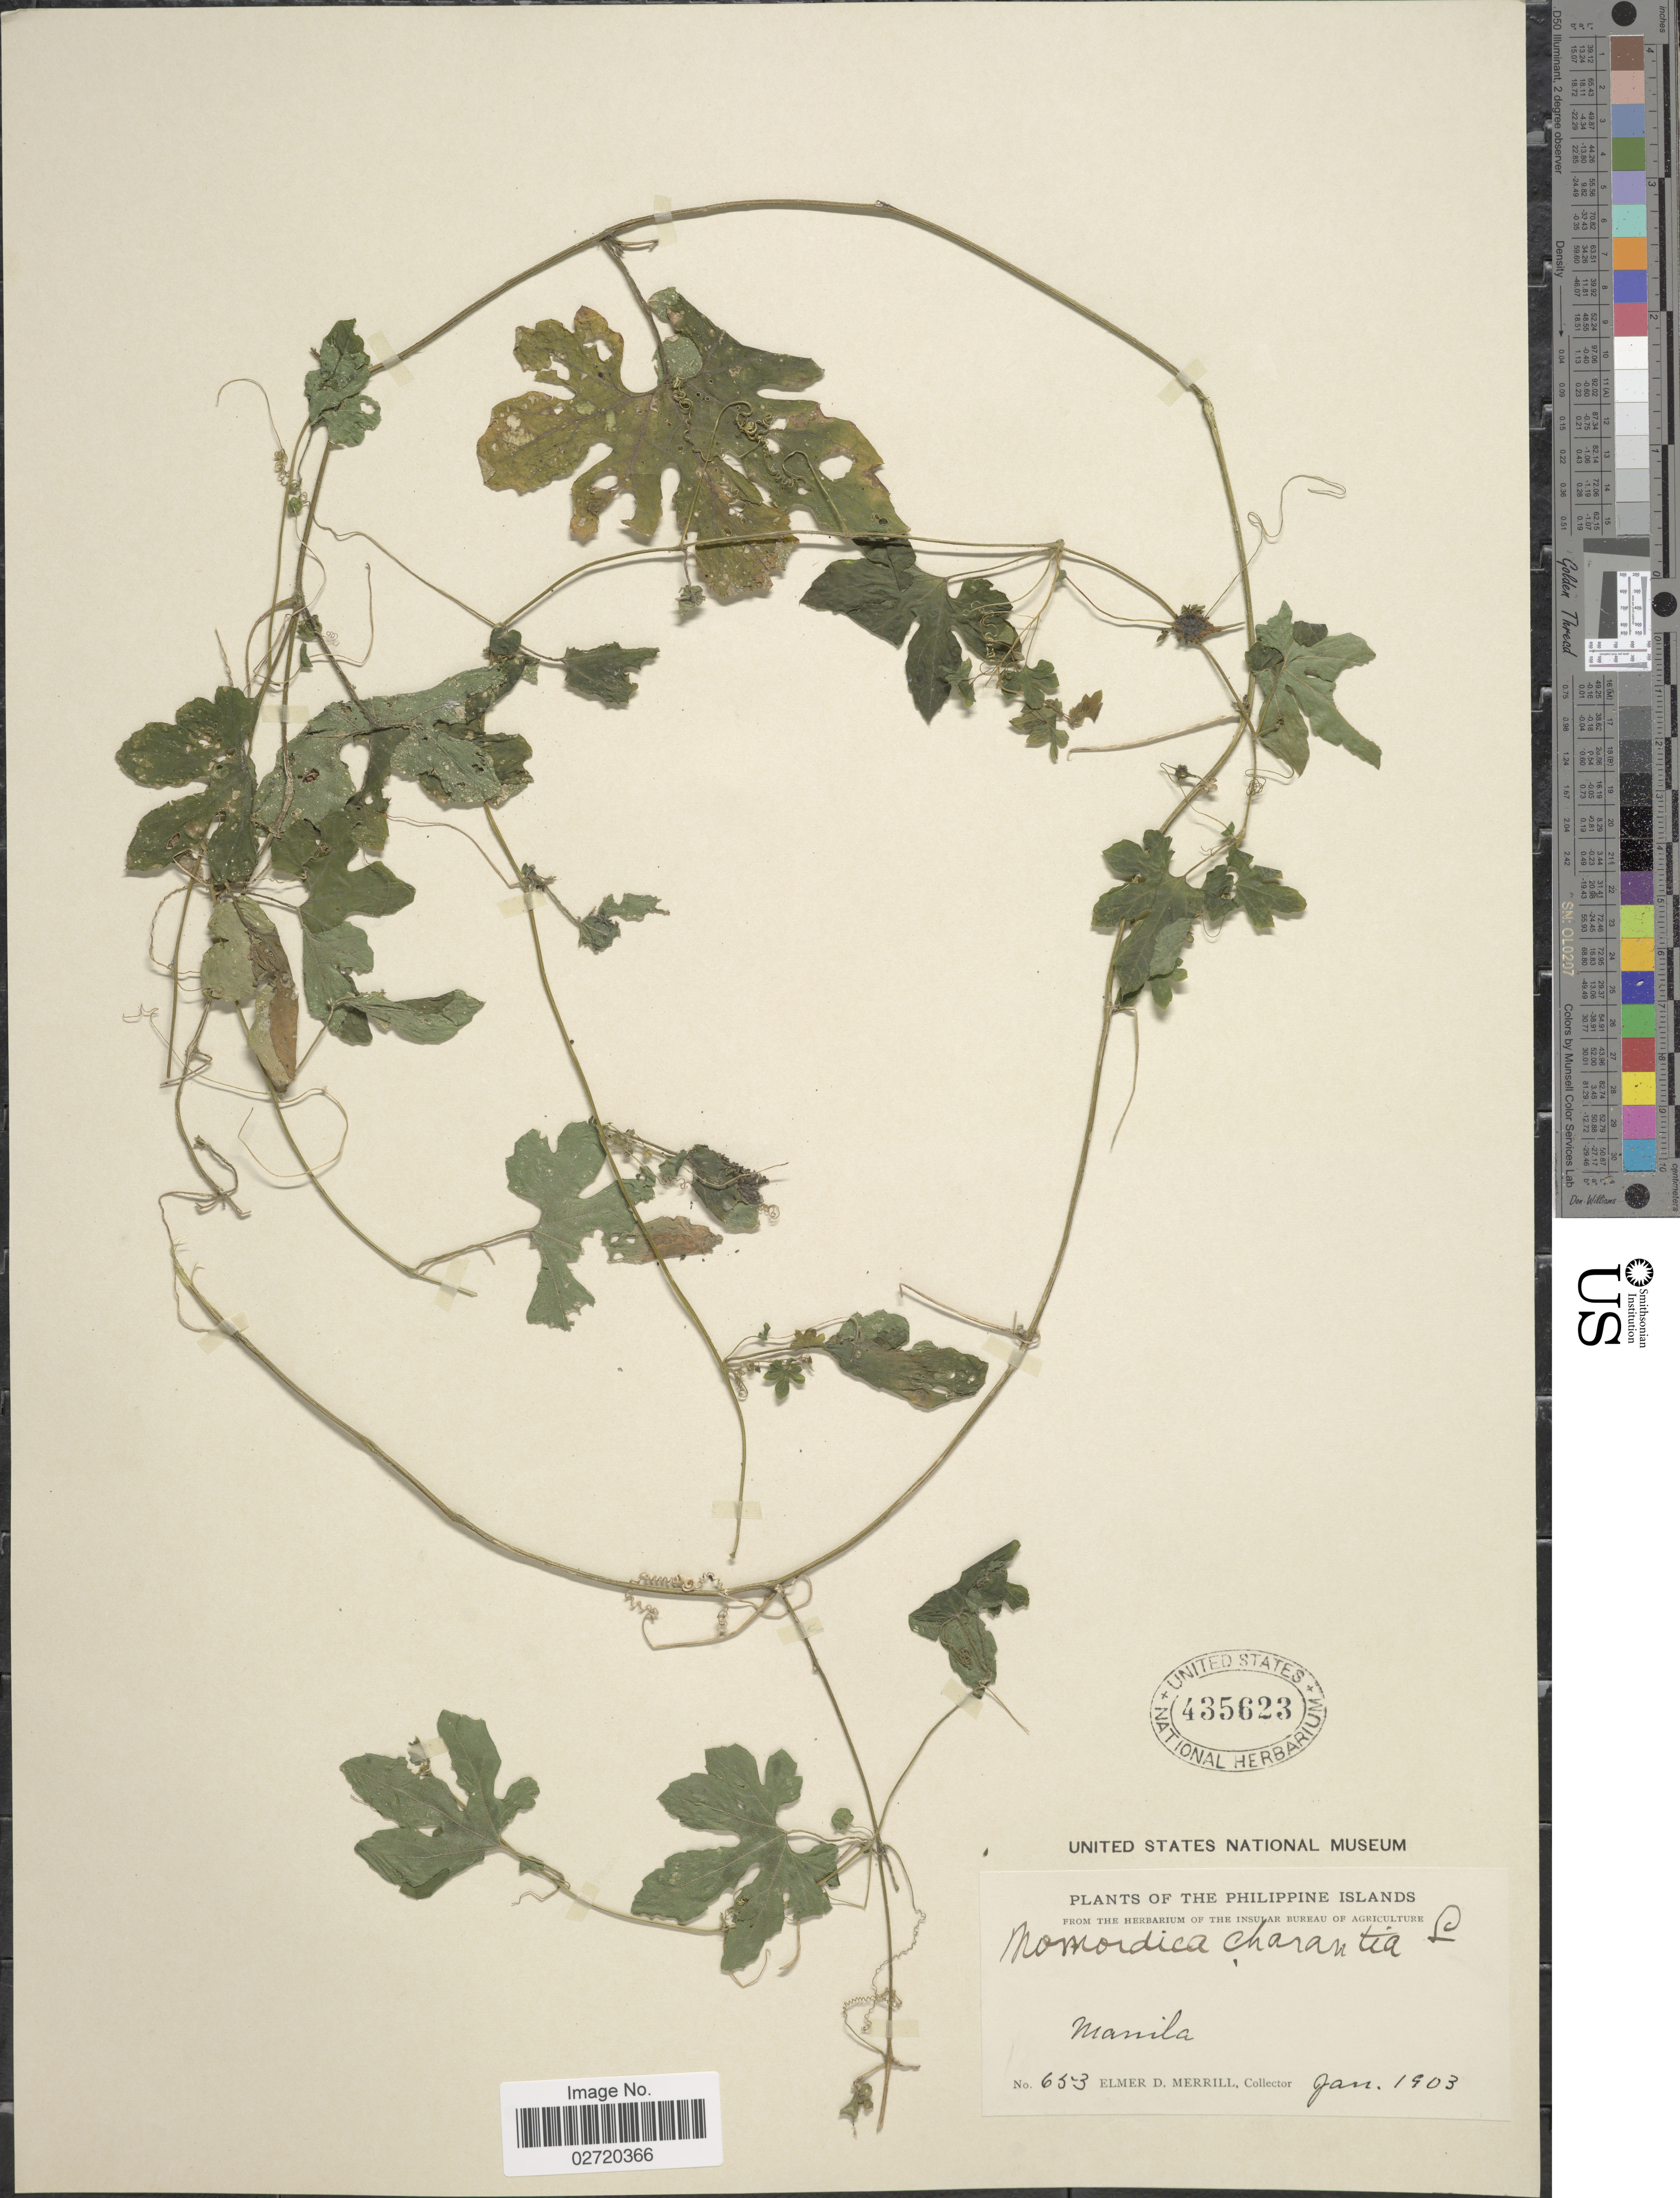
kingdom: Plantae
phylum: Tracheophyta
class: Magnoliopsida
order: Cucurbitales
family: Cucurbitaceae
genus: Momordica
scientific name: Momordica charantia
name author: L.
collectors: E. D. Merrill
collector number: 653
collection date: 1903-01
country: Philippines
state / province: National Capital Region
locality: Manila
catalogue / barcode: US 435623